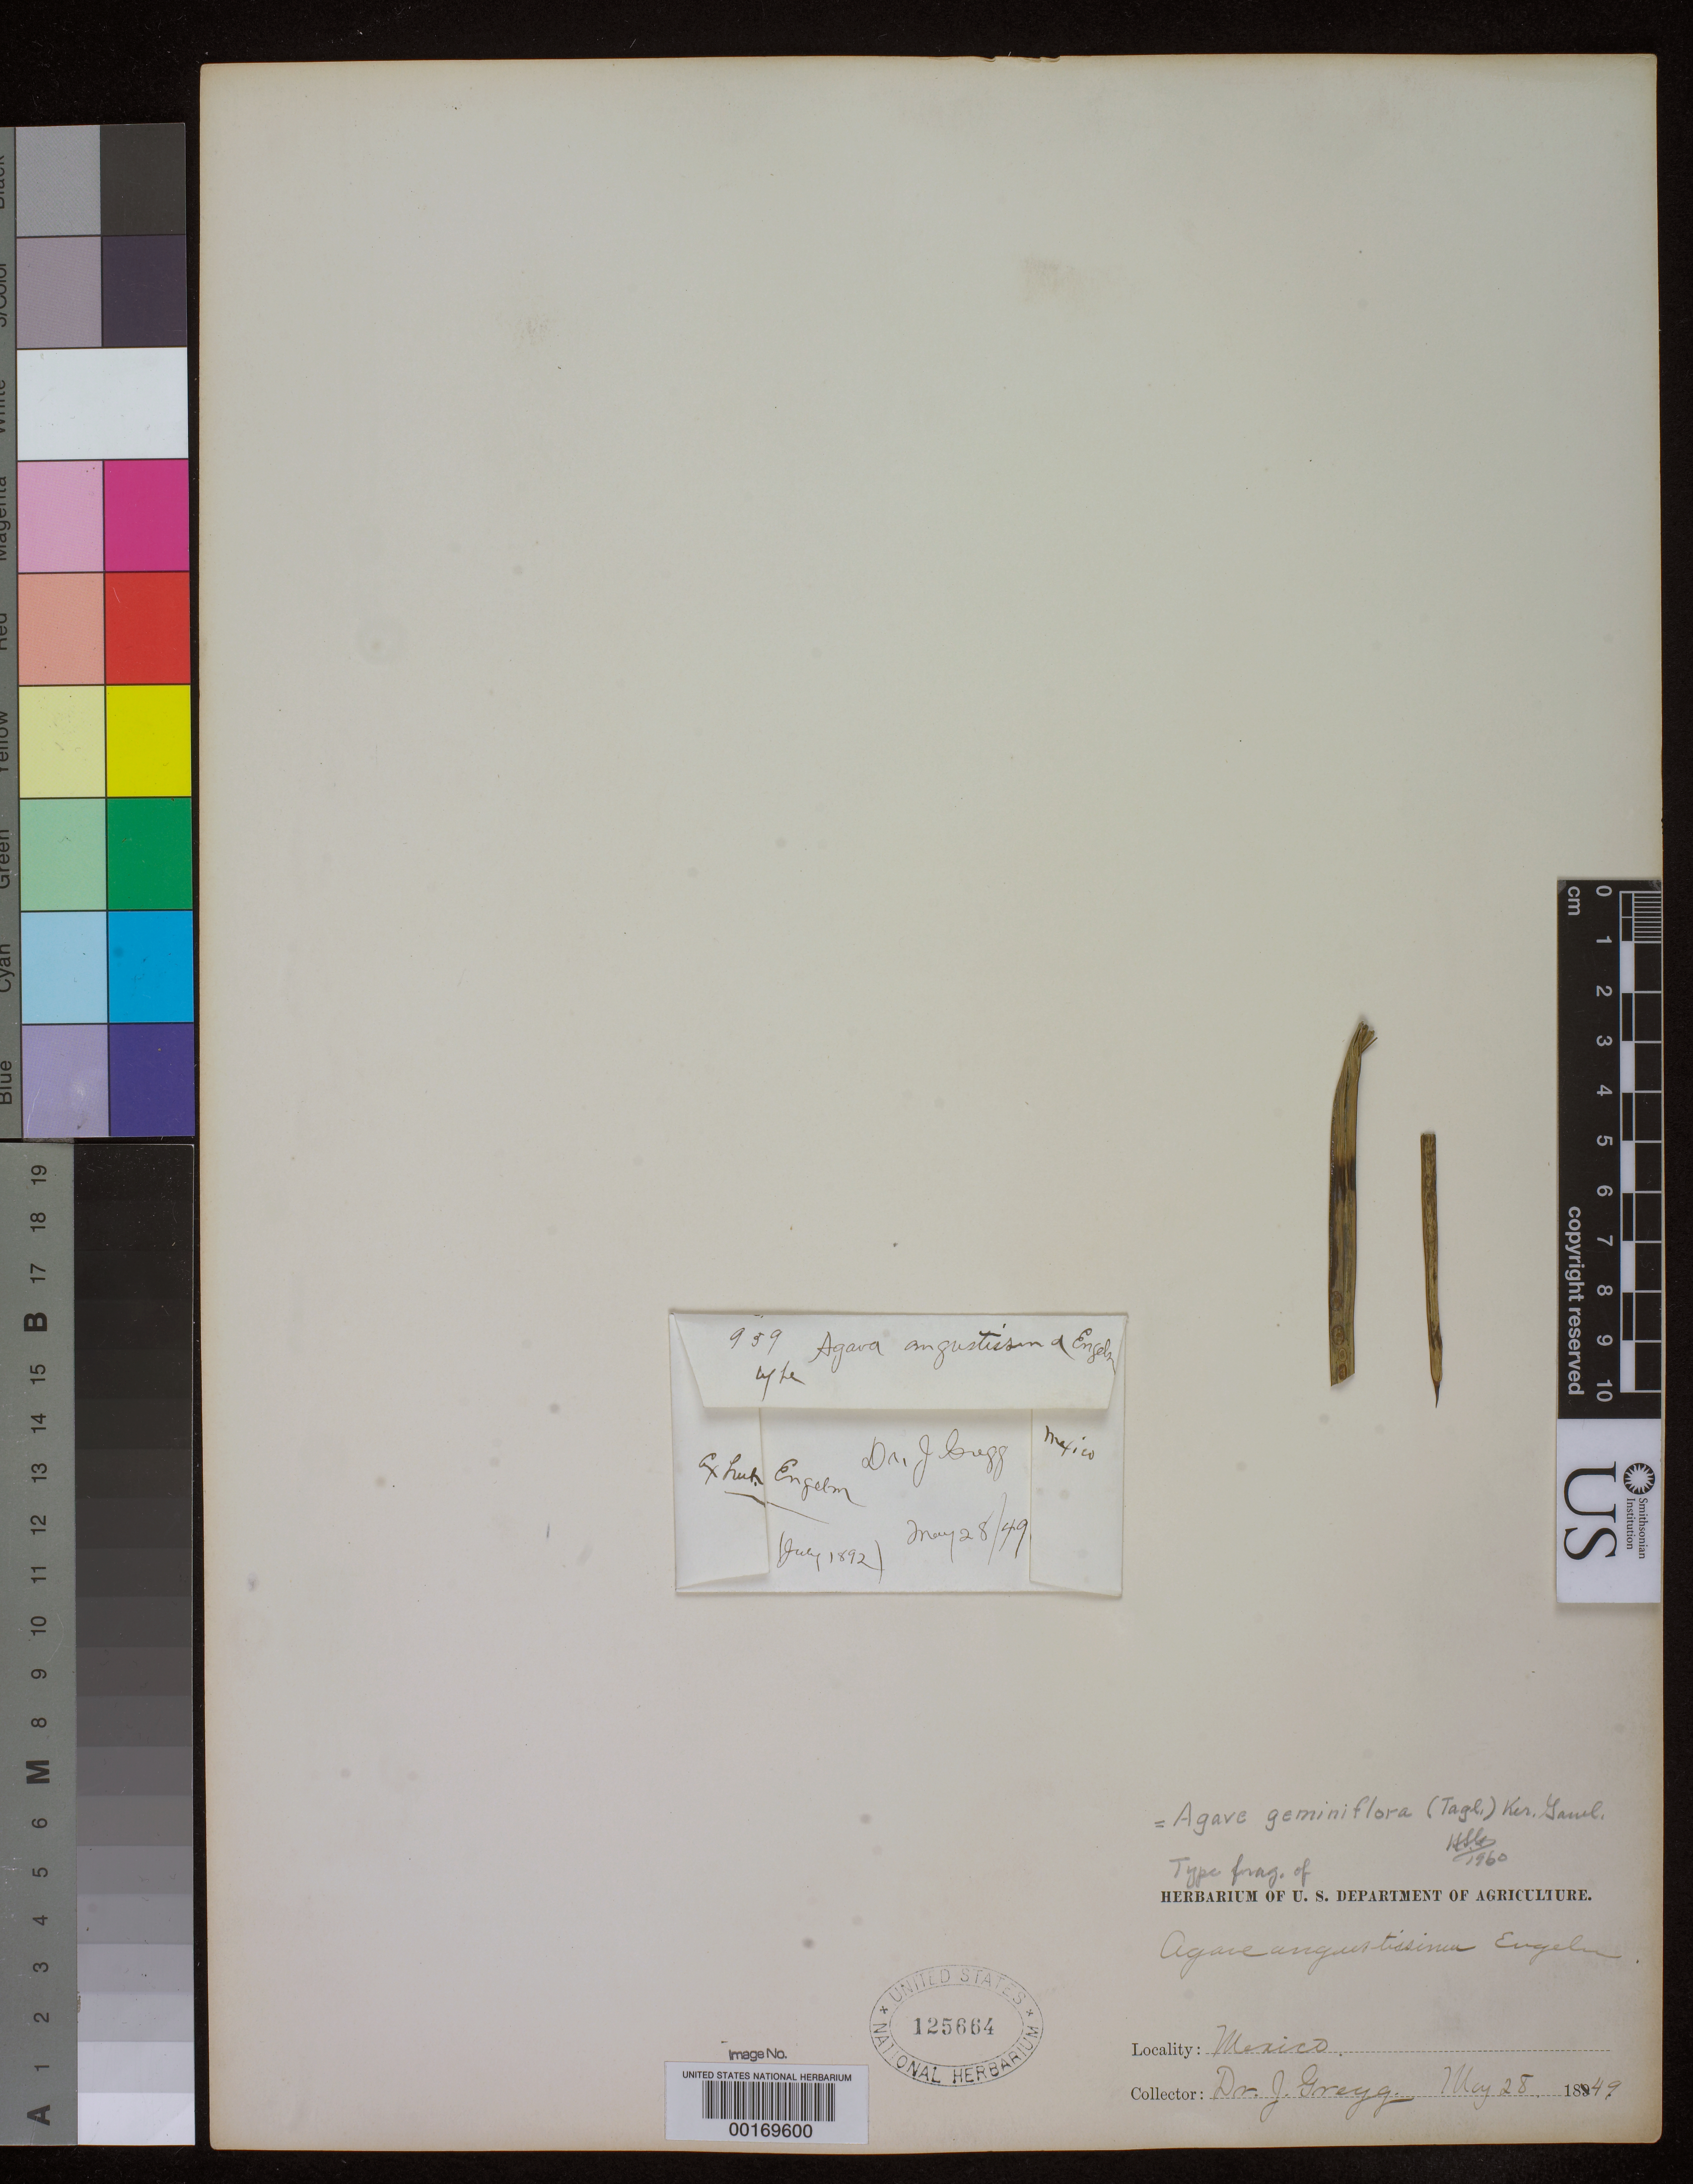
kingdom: Plantae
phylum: Tracheophyta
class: Liliopsida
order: Asparagales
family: Asparagaceae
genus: Agave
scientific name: Agave angustissima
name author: Engelm.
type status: Isotype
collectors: J. Gregg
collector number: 959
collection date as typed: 28 May 1849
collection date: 1849-05-28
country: Mexico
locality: E of Monserrat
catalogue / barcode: US 125664